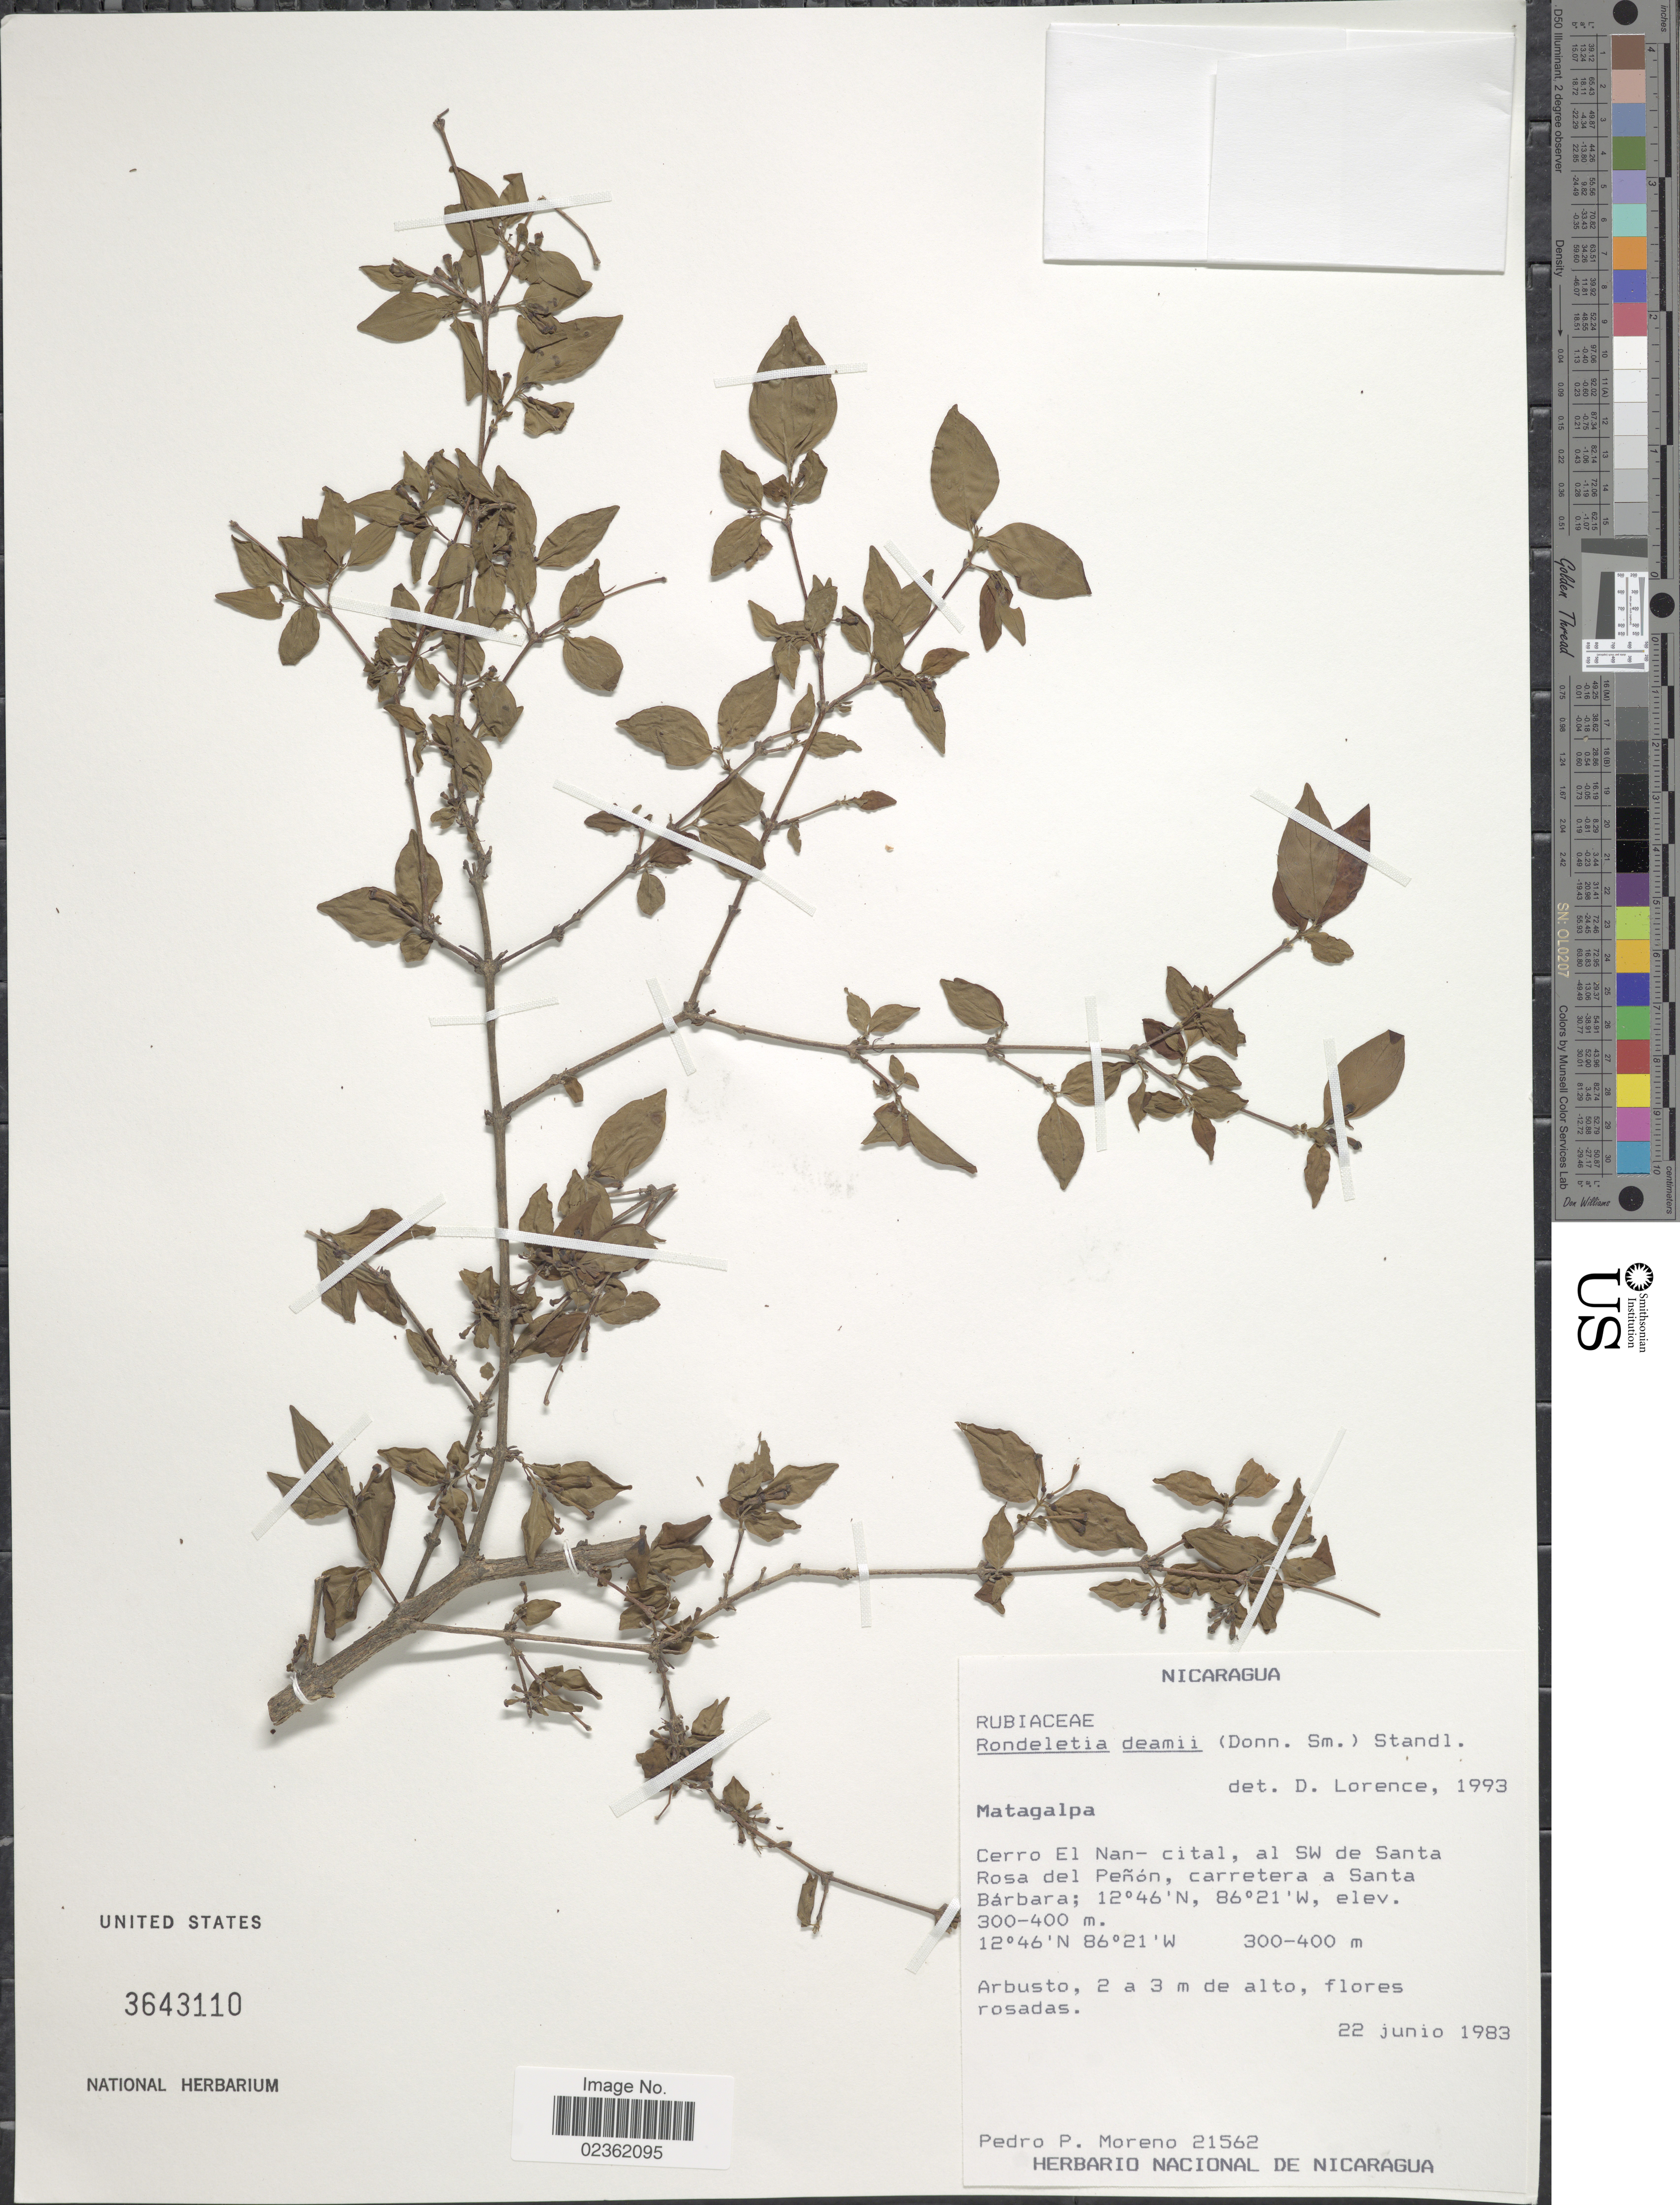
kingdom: Plantae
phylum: Tracheophyta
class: Magnoliopsida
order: Gentianales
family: Rubiaceae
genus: Rondeletia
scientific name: Rondeletia deamii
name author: (Donn. Sm.) Standl.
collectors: P. Moreno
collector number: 21562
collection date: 1983-06-22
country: Nicaragua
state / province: Matagalpa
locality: Cerro El Nan-cital, al SW de Santa Rosa del Penon, carretera a Santa Barbara.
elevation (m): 300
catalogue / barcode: US 3643110